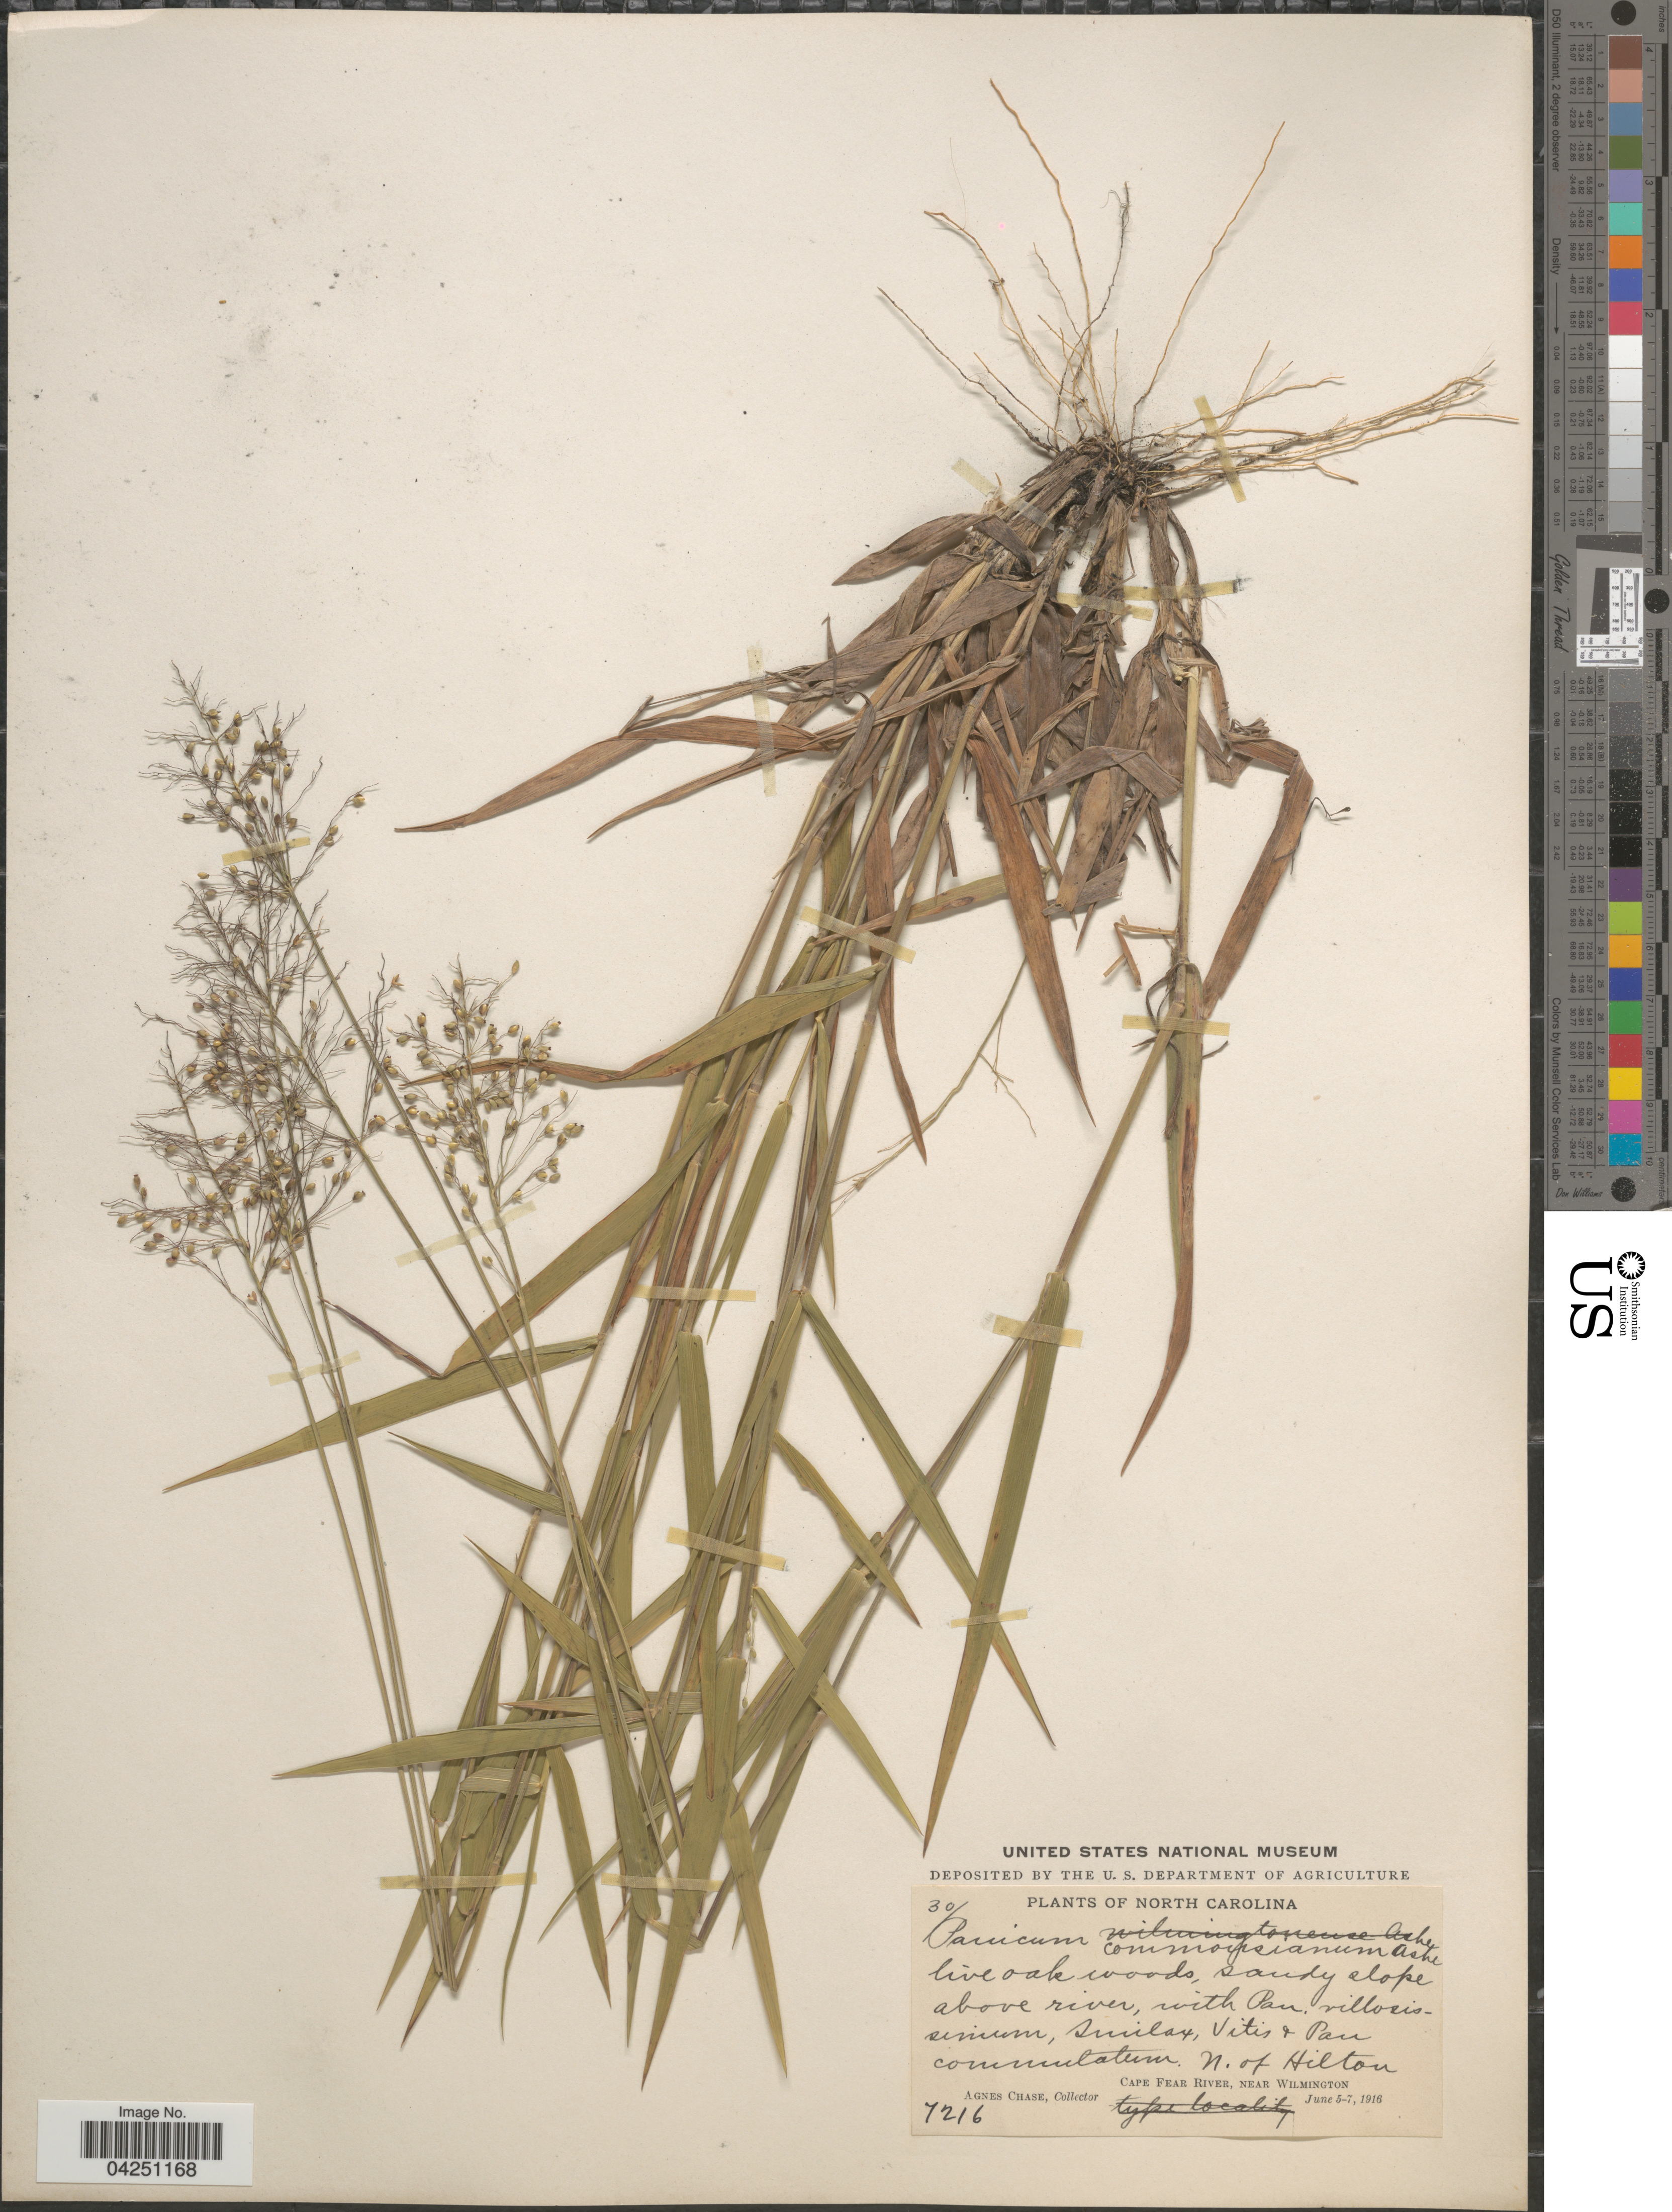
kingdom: Plantae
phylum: Tracheophyta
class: Liliopsida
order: Poales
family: Poaceae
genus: Dichanthelium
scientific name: Dichanthelium acuminatum var. acuminatum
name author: (Sw.) Gould & C.A. Clark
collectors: A. Chase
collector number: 7216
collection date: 1916-06-05/1916-06-07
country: United States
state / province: North Carolina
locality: N. of Hilton. Cape Fear River, near Wilmington.